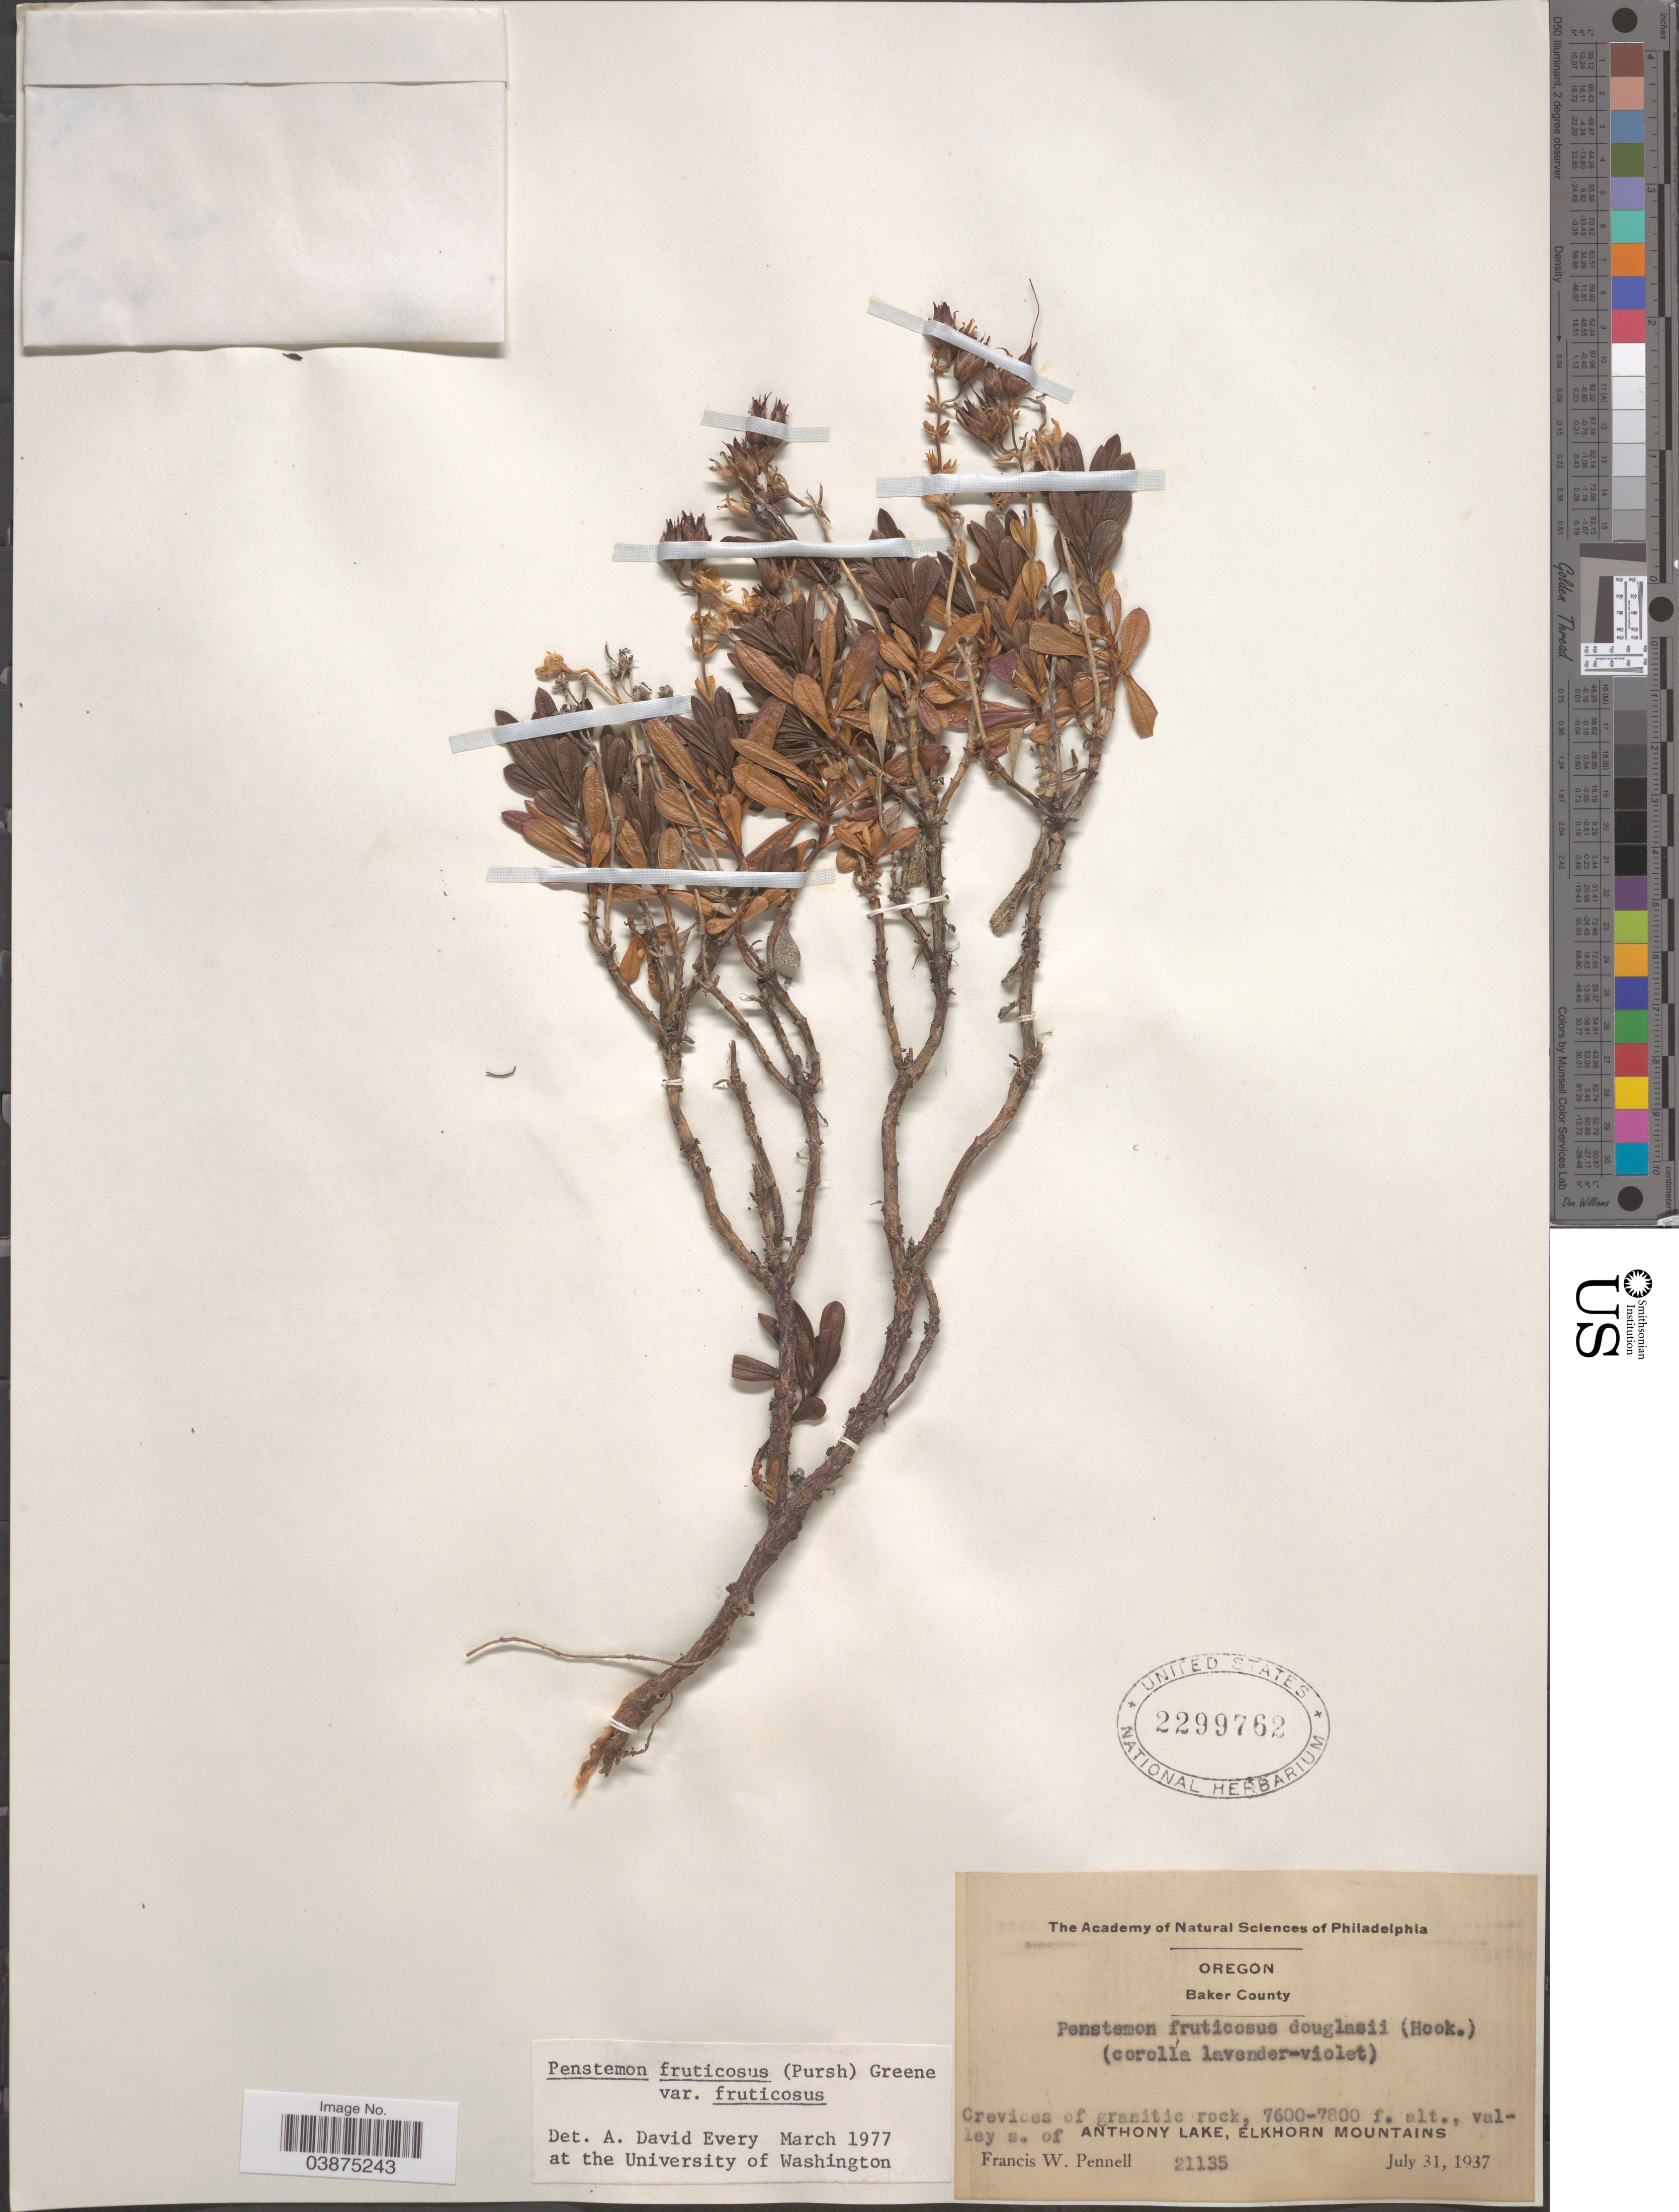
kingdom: Plantae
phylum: Tracheophyta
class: Magnoliopsida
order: Lamiales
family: Plantaginaceae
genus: Penstemon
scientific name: Penstemon fruticosus var. fruticosus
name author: (Pursh) Greene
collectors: F. W. Pennell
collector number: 21135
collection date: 1937-07-31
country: United States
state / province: Oregon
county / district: Baker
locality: Valley sof Anthony Lake, Elkhorn Mountains.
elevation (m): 2316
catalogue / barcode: US 2299762